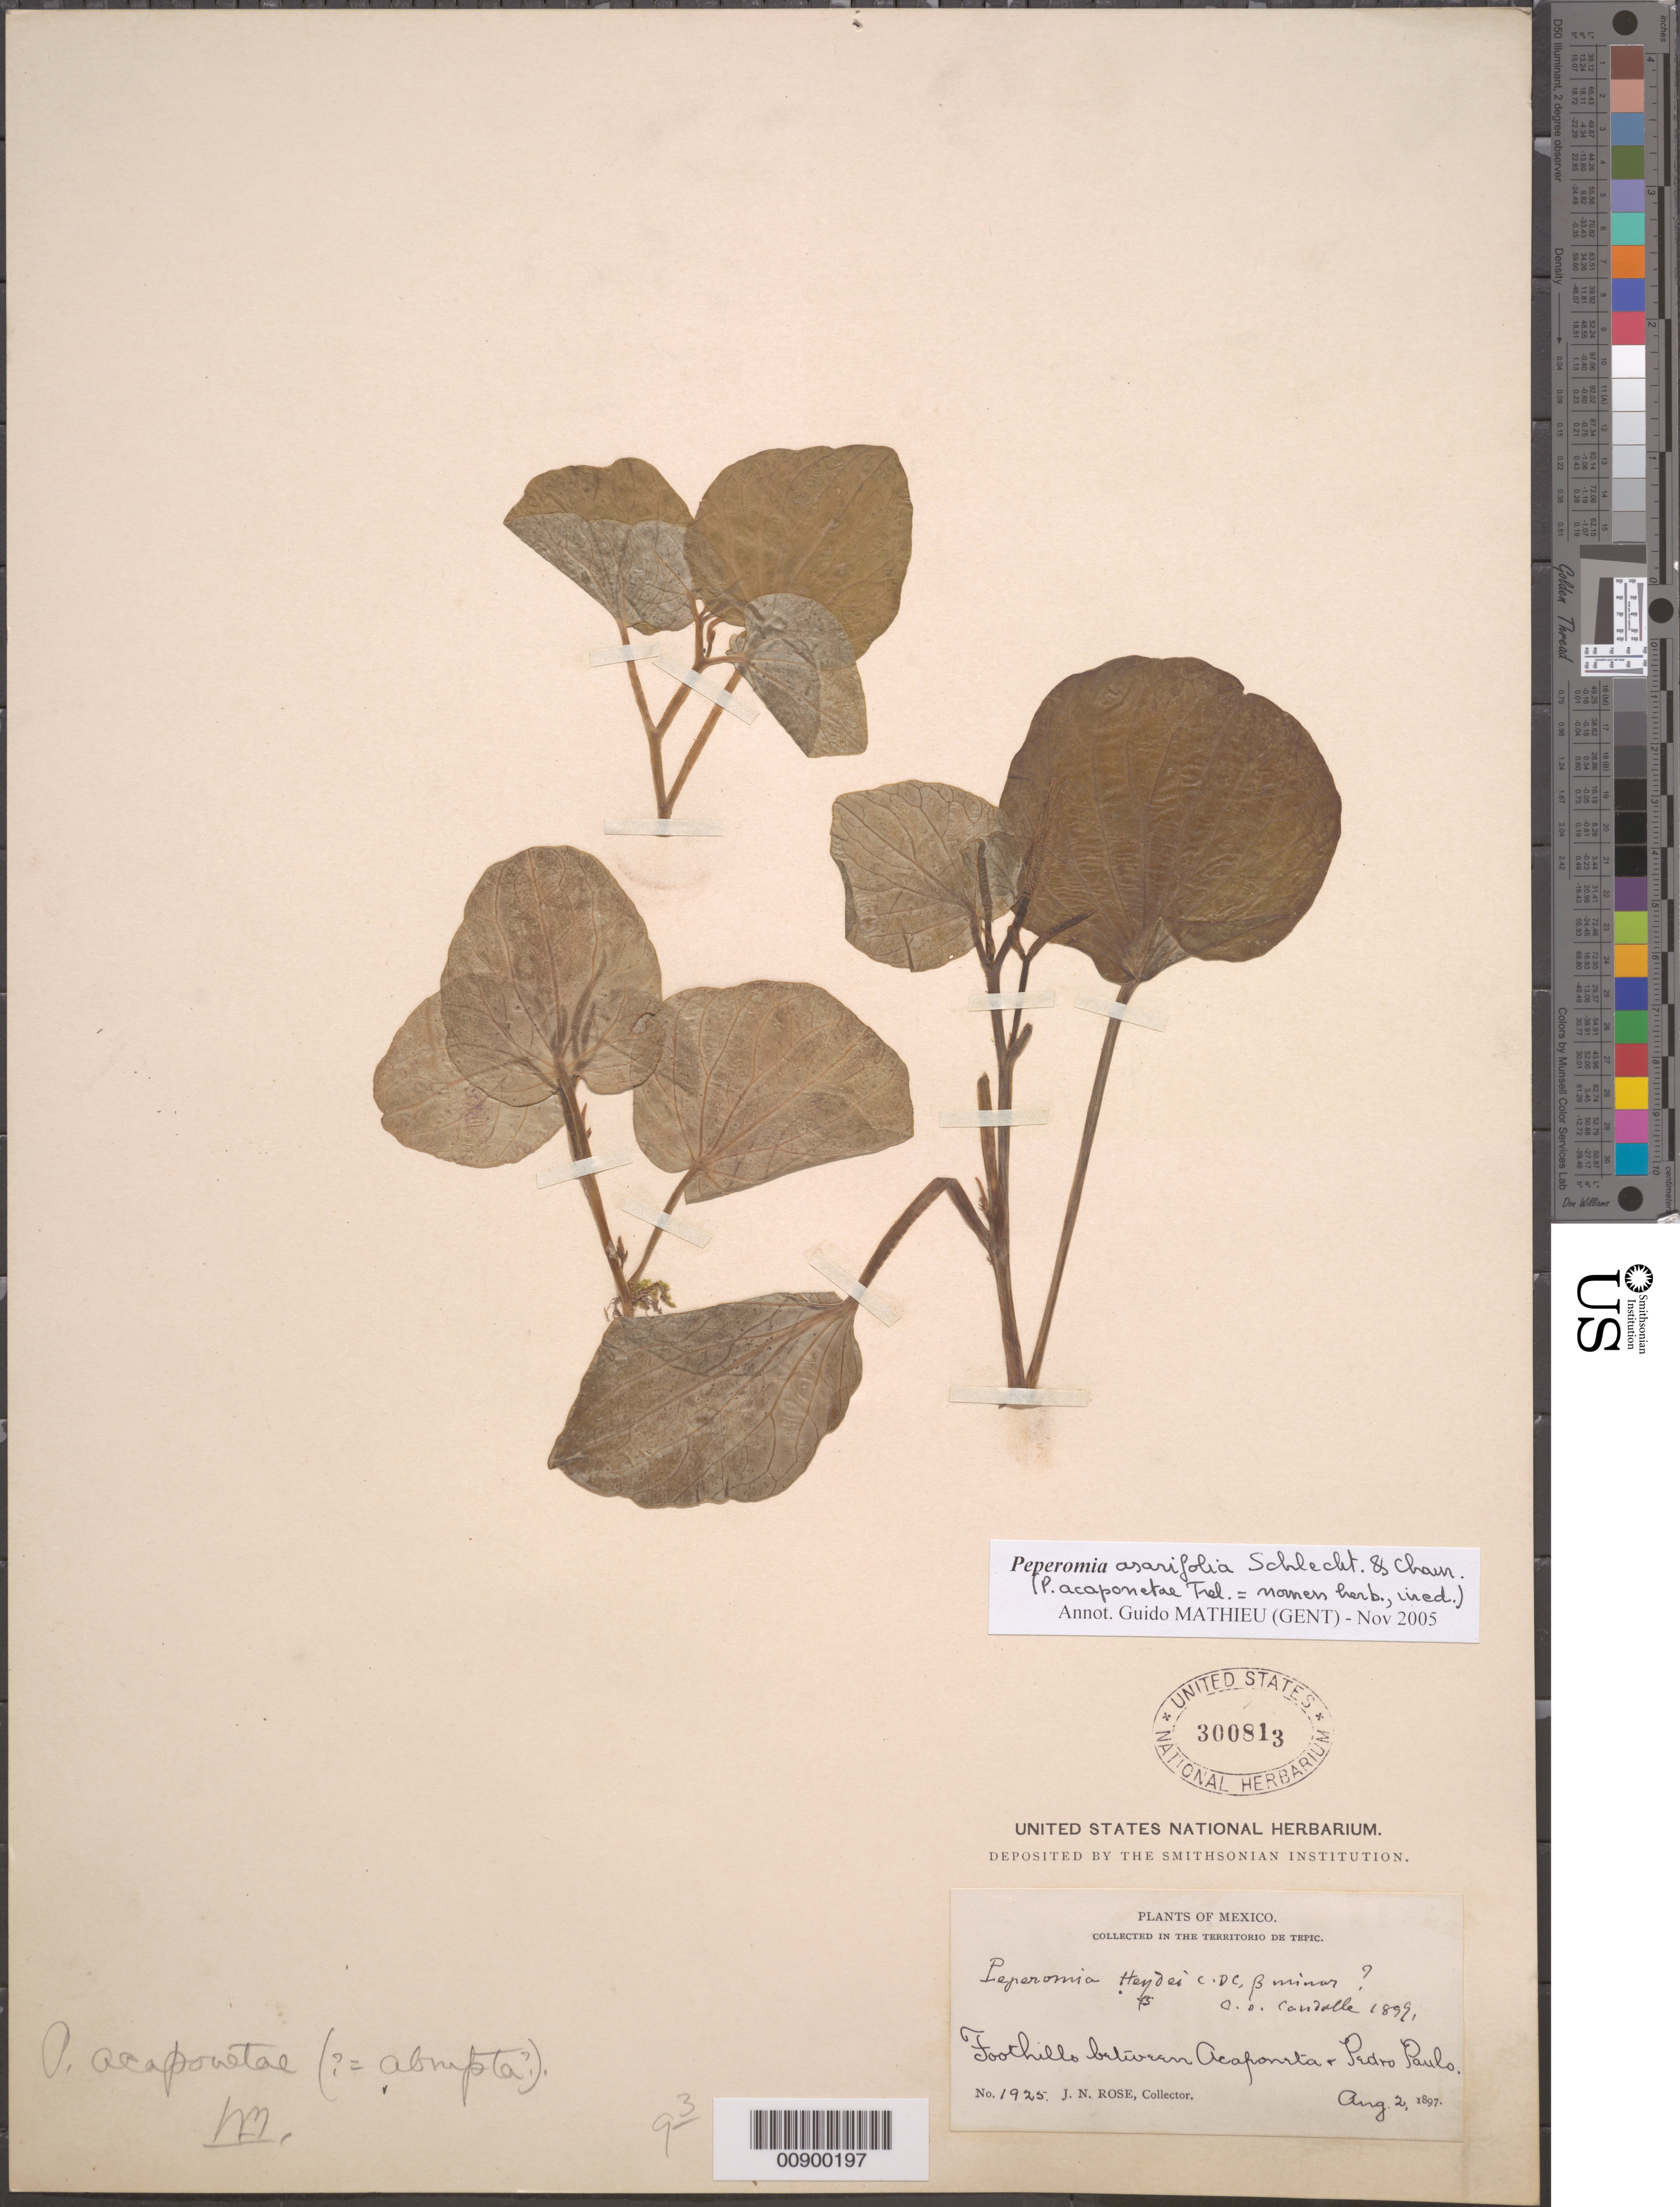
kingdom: Plantae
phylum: Tracheophyta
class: Magnoliopsida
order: Piperales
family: Piperaceae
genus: Peperomia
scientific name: Peperomia asarifolia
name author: Schltdl. & Cham.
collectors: J. N. Rose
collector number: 1925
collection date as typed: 02 Aug 1897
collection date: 1897-08-02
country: Mexico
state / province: Nayarit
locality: Between Acaponeta & Pedro Paulo. Territorio de Tepic.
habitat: Foothills.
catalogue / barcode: US 300813